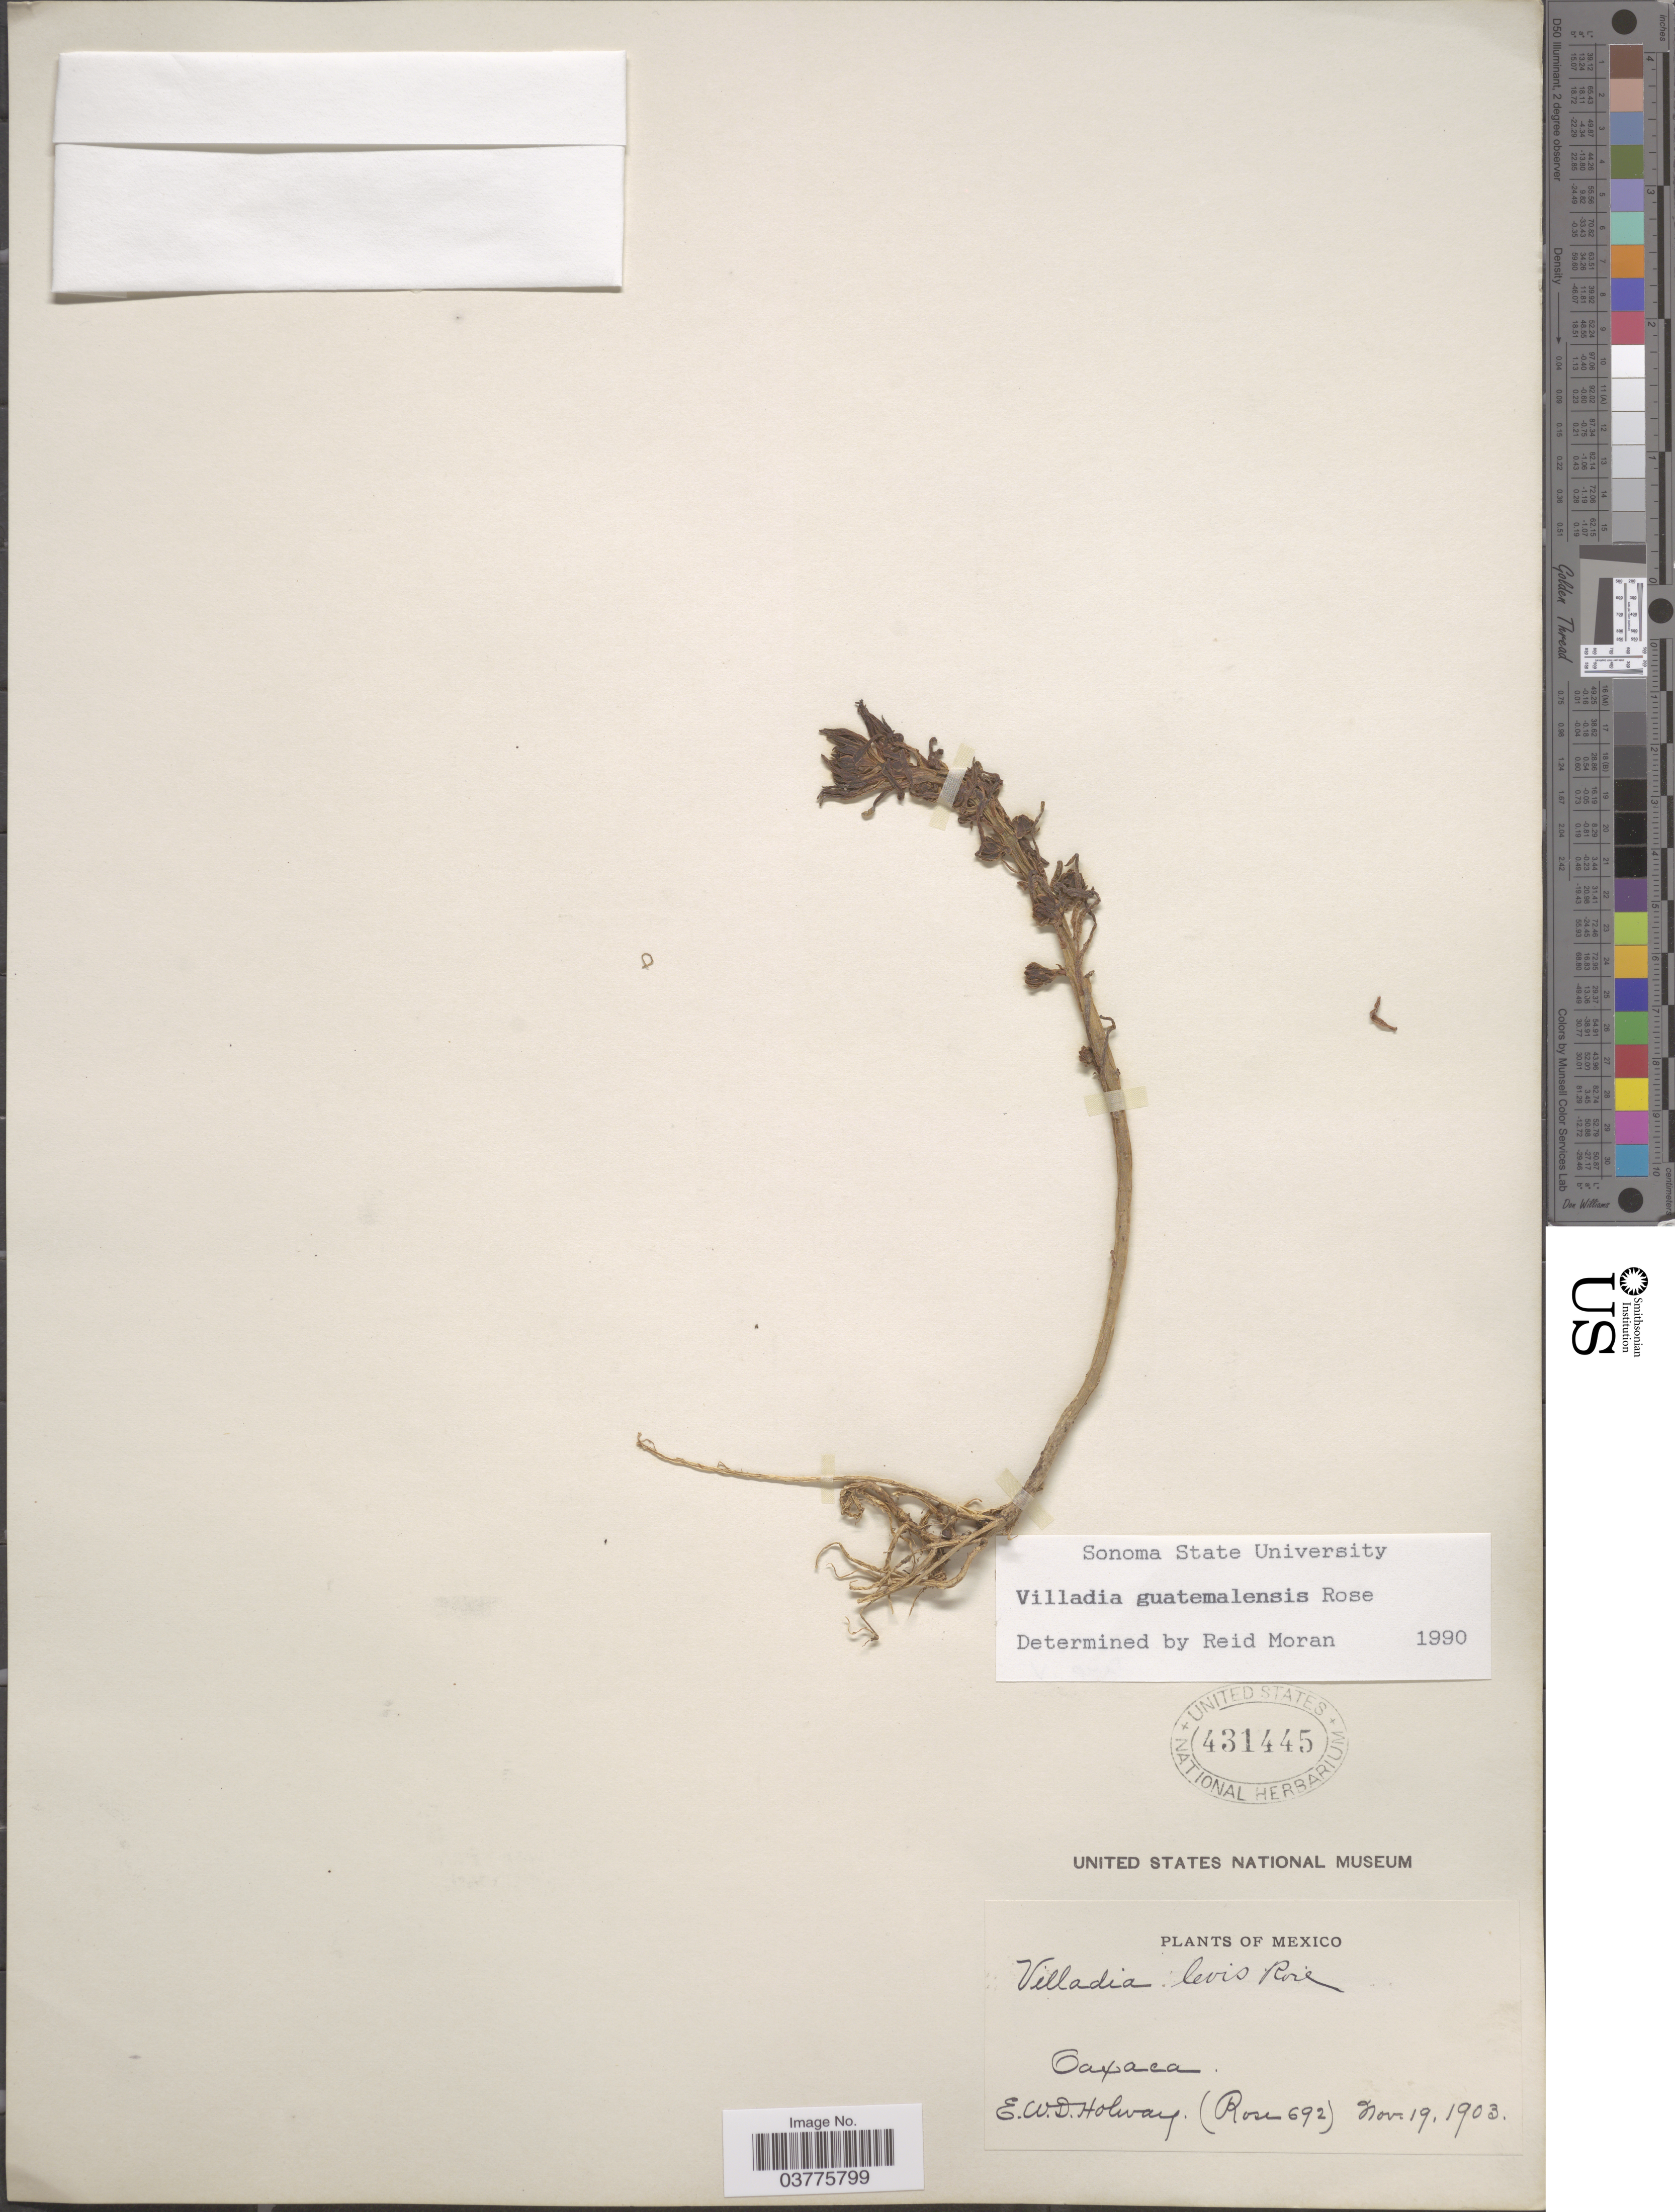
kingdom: Plantae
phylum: Tracheophyta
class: Magnoliopsida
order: Saxifragales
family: Crassulaceae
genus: Villadia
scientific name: Villadia guatemalensis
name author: Rose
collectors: E. W. D. Holway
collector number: Rose692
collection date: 1903-11-19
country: Mexico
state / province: Oaxaca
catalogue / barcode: US 431445